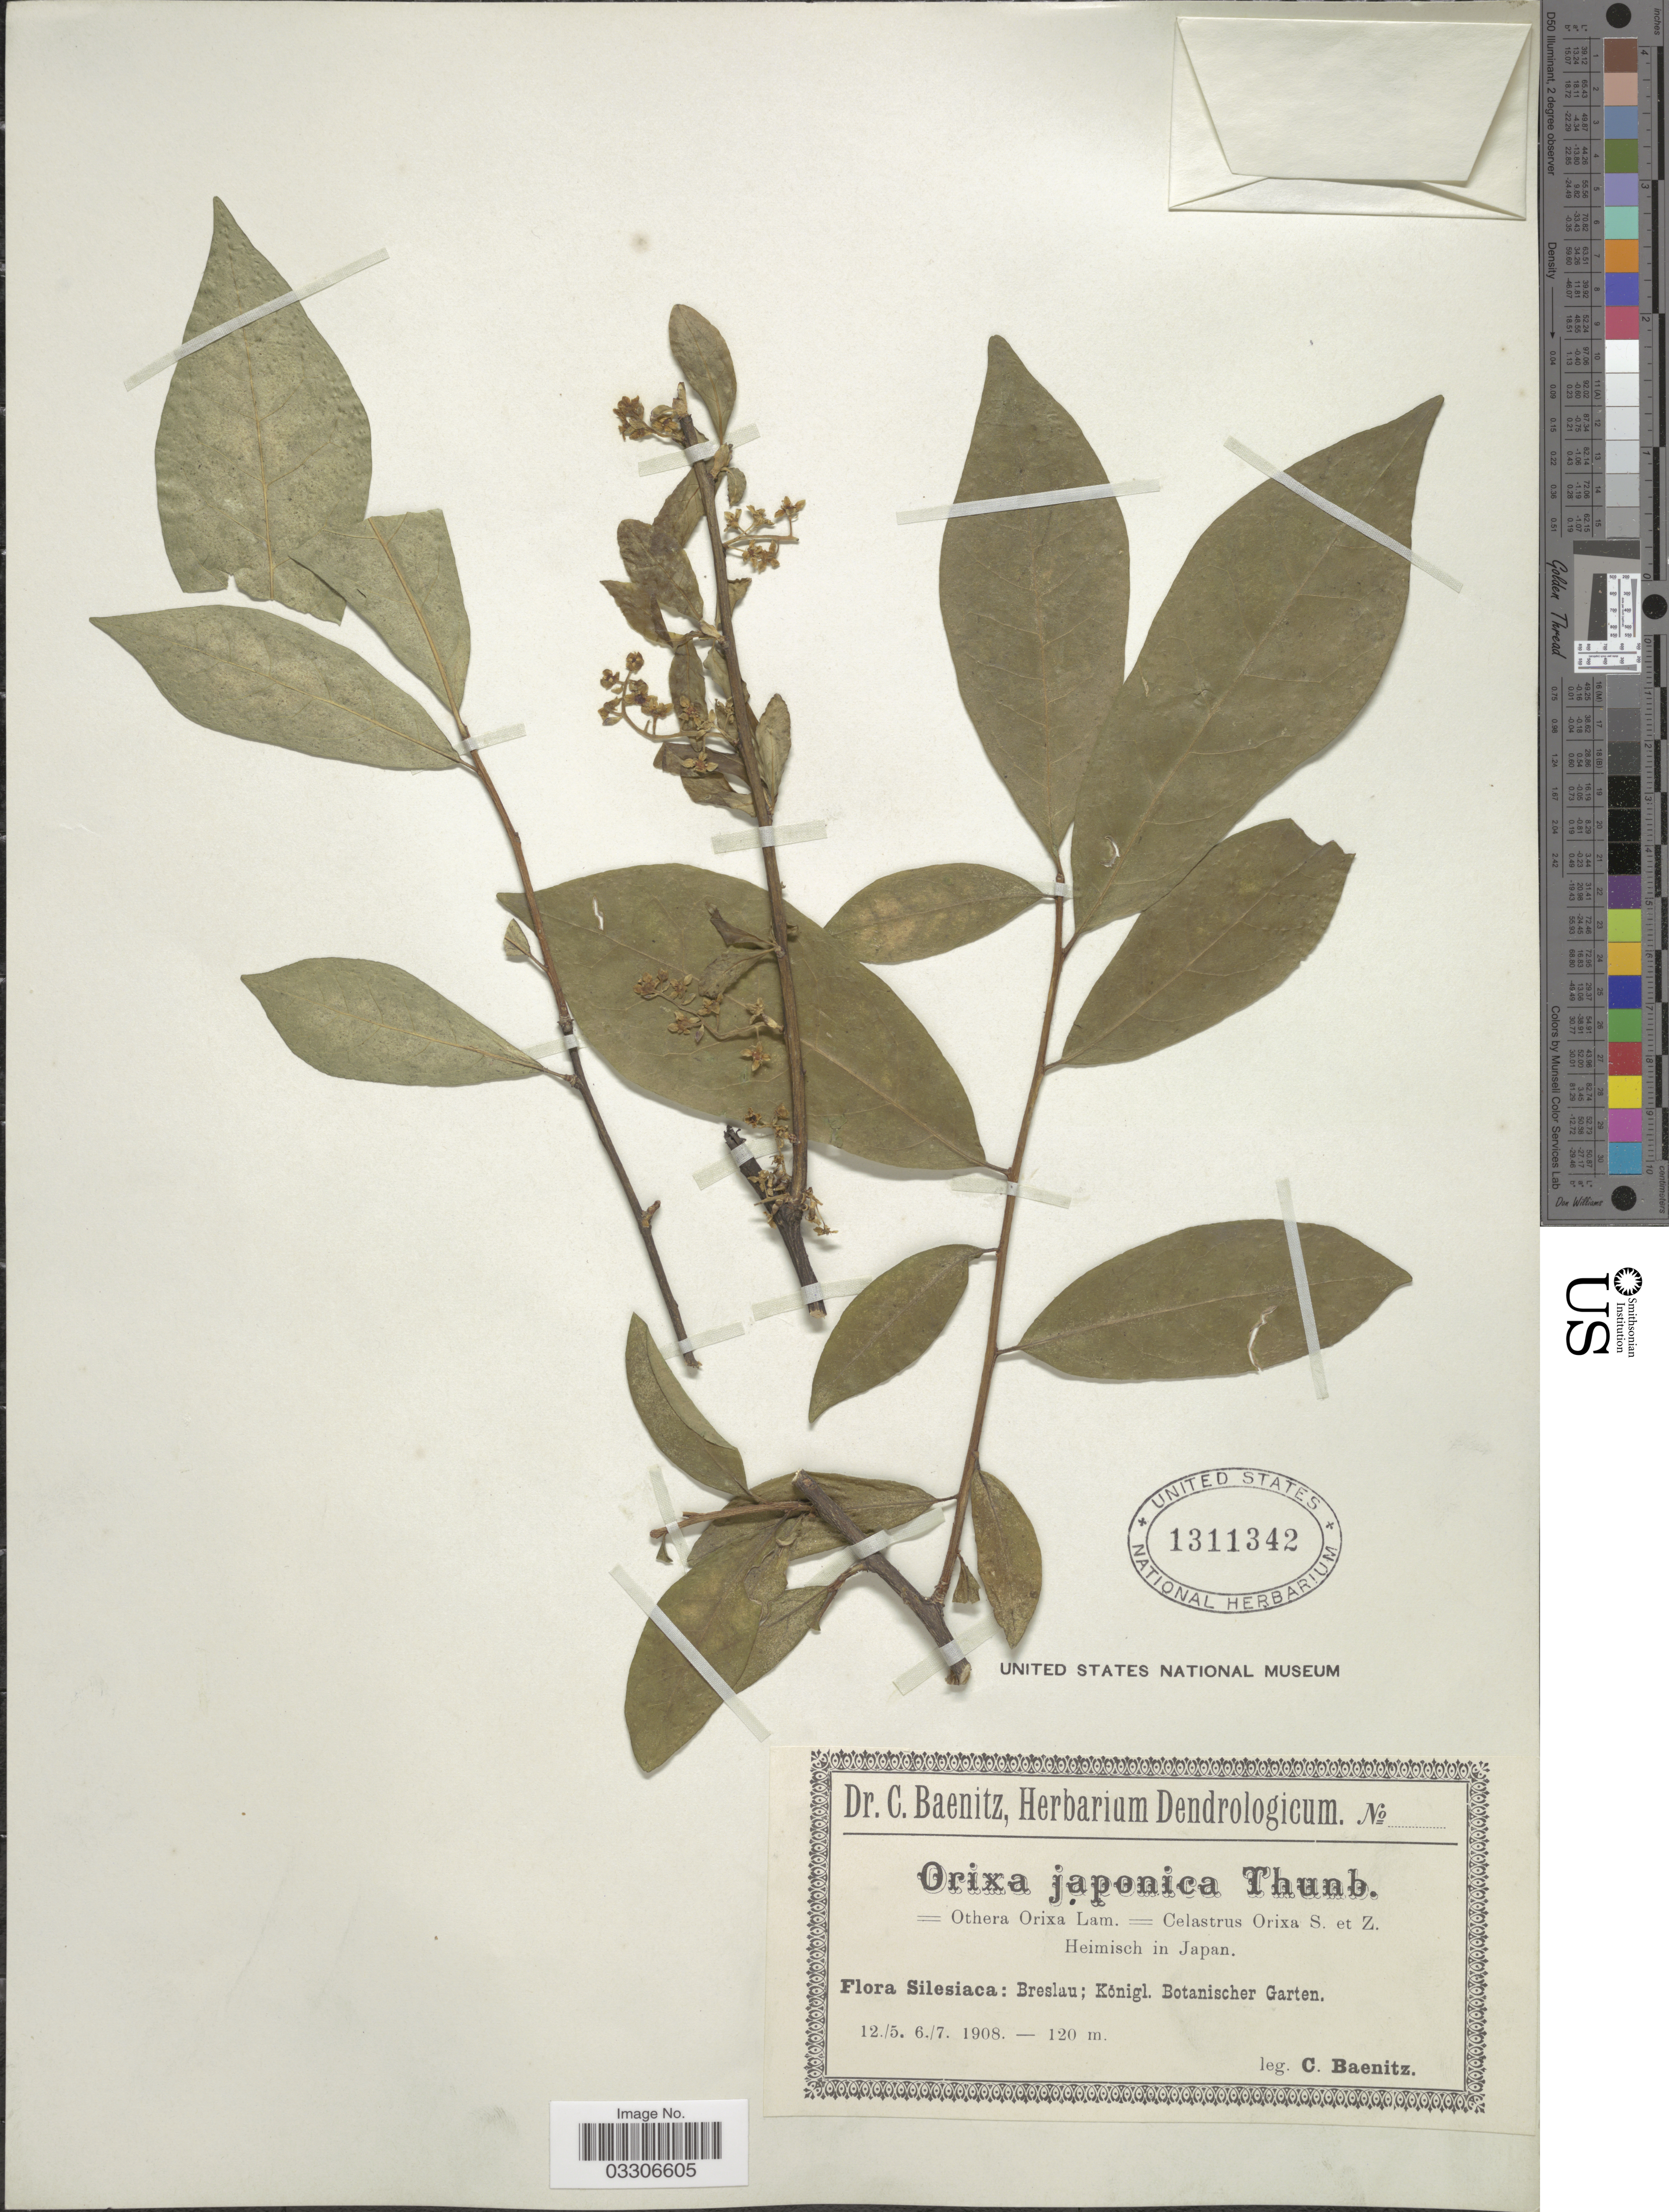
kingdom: Plantae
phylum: Tracheophyta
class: Magnoliopsida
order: Sapindales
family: Rutaceae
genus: Orixa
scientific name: Orixa japonica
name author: Thunb.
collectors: C. G. Baenitz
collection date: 1908-05-12/1908-07-06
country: Poland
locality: Silesiaca: Breslau; Königl. Botanischer Garten.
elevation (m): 120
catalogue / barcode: US 1311342